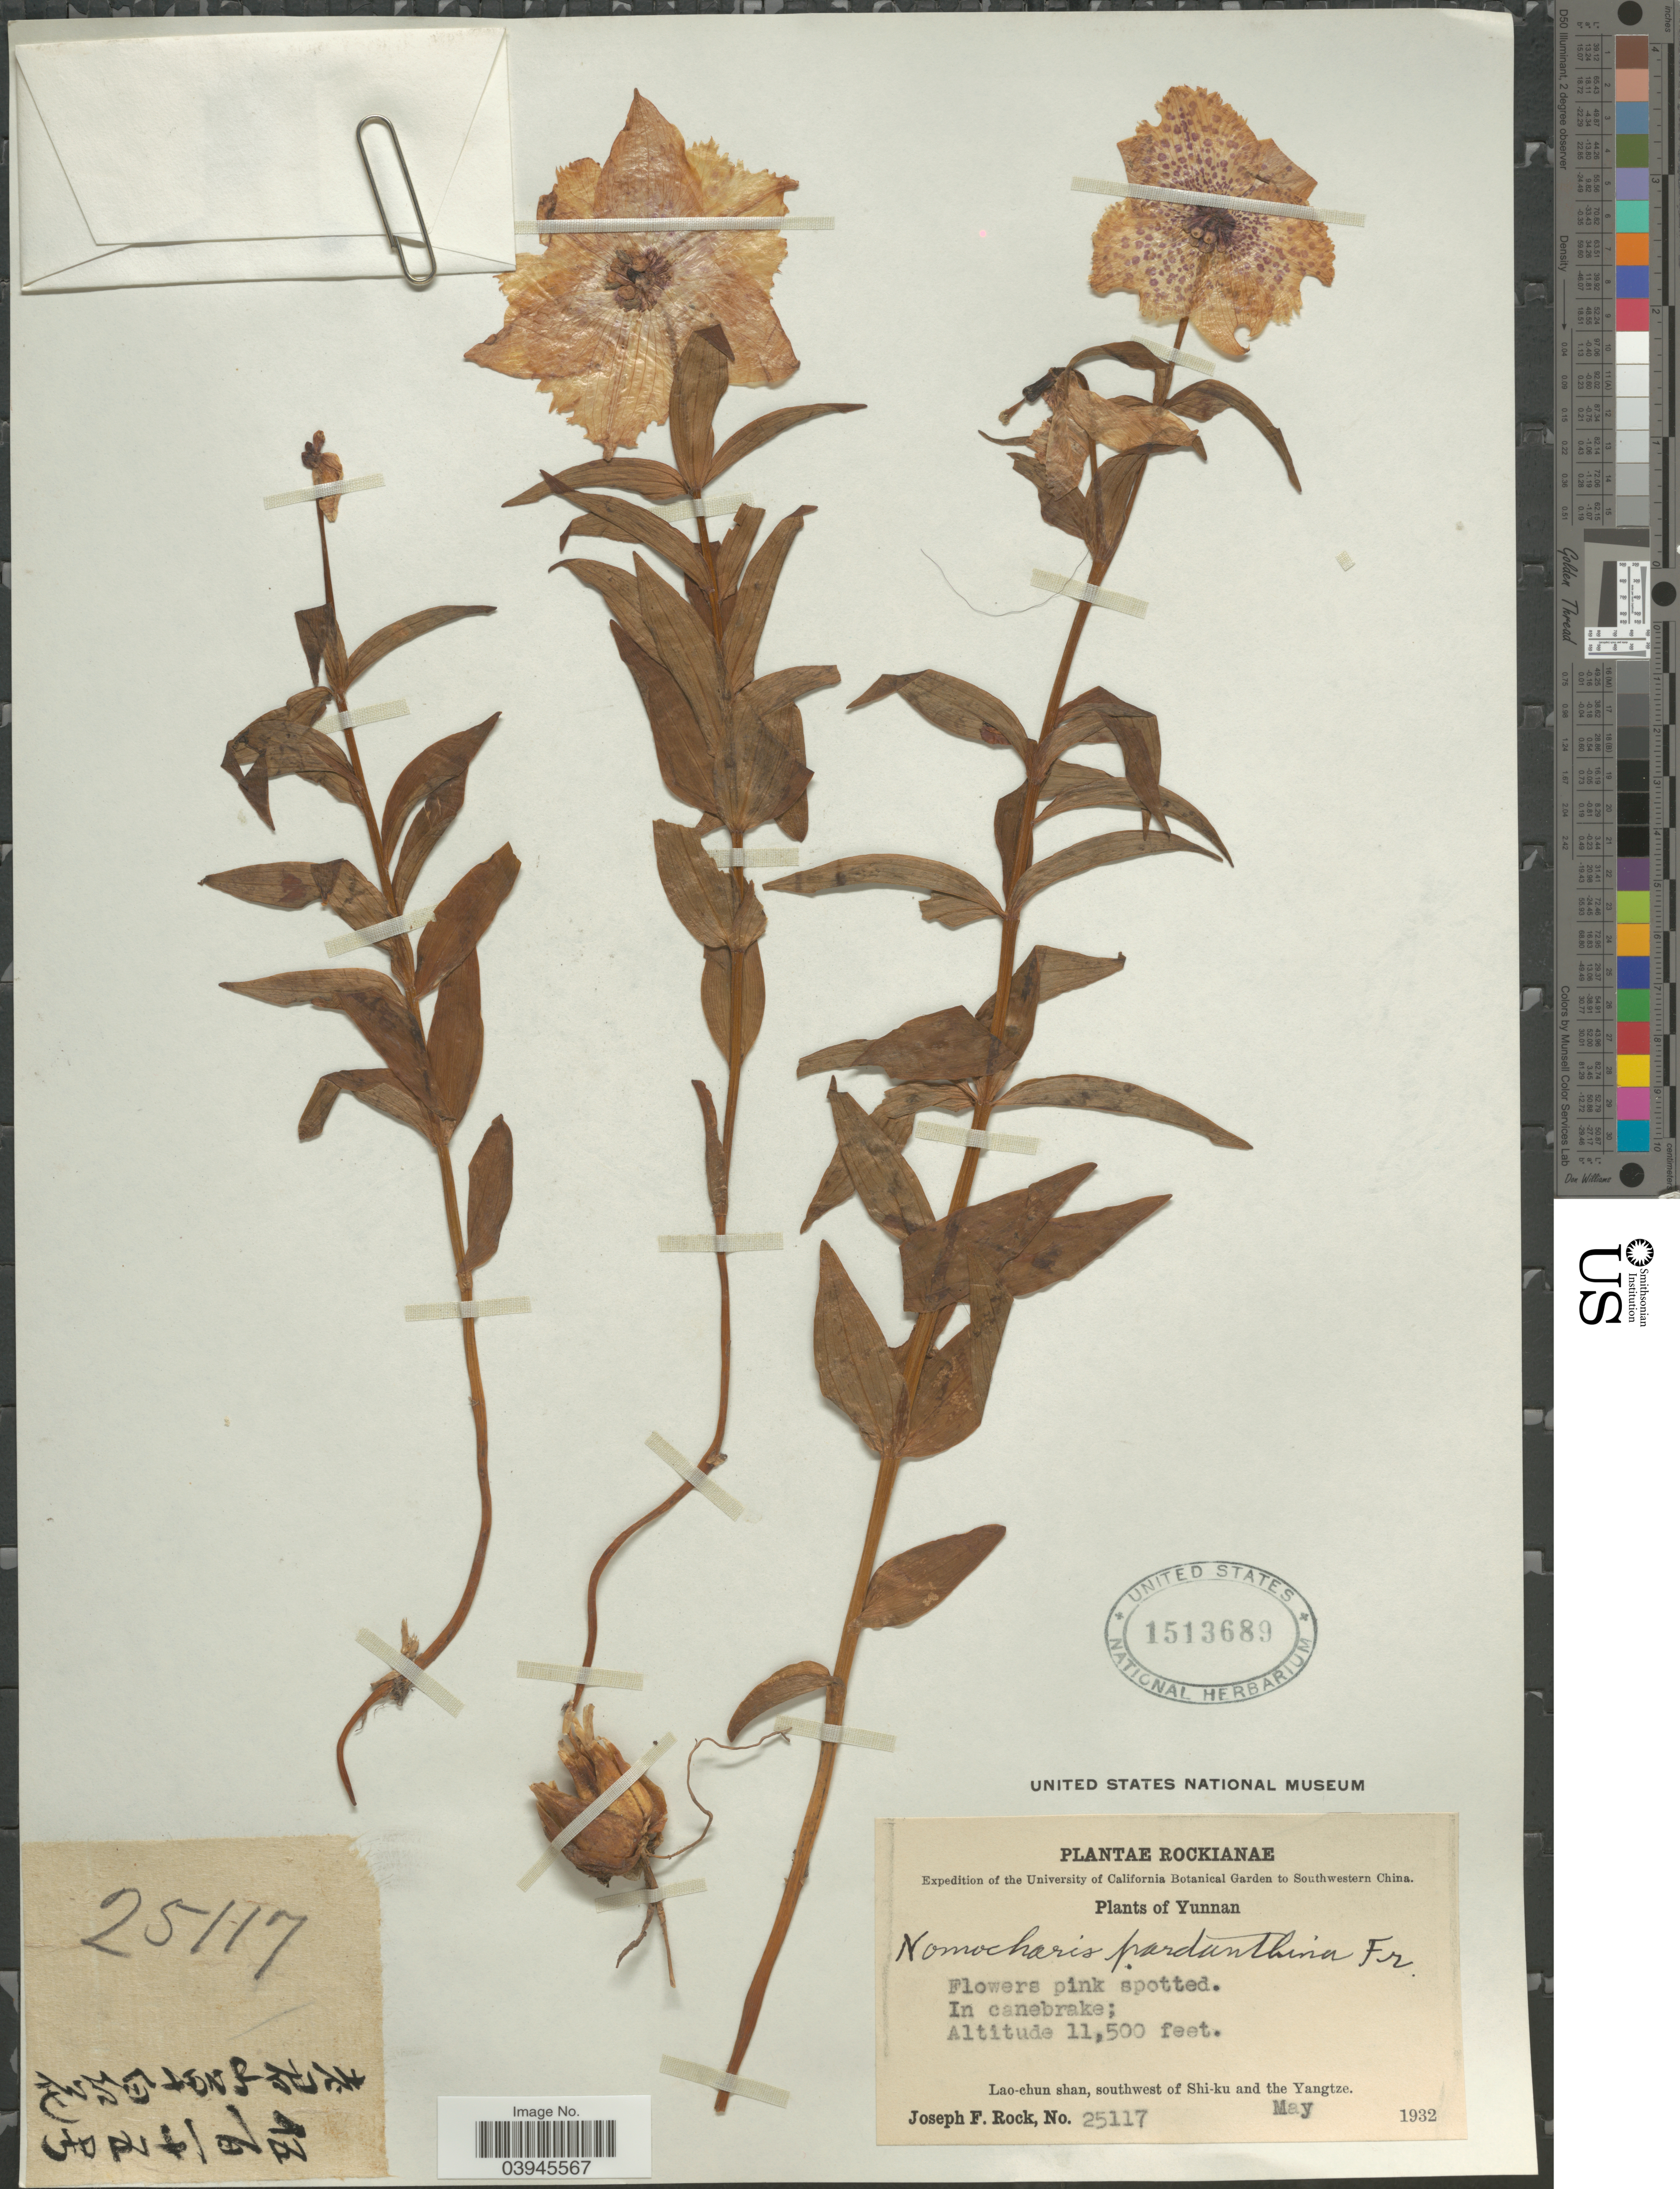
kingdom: Plantae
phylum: Tracheophyta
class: Liliopsida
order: Liliales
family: Liliaceae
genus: Lilium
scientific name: Lilium pardanthinum ined., 9/2021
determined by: Strong, Mark T., (BOT), Smithsonian Institution - National Museum of Natural History (UNITED STATES)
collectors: J. F. Rock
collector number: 25117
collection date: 1932-05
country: China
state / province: Yunnan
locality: Southwestern China. In canebrake; Lao-chun shan, southwest of Shi-ku and the Yangtze.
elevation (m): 3505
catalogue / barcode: US 1513689